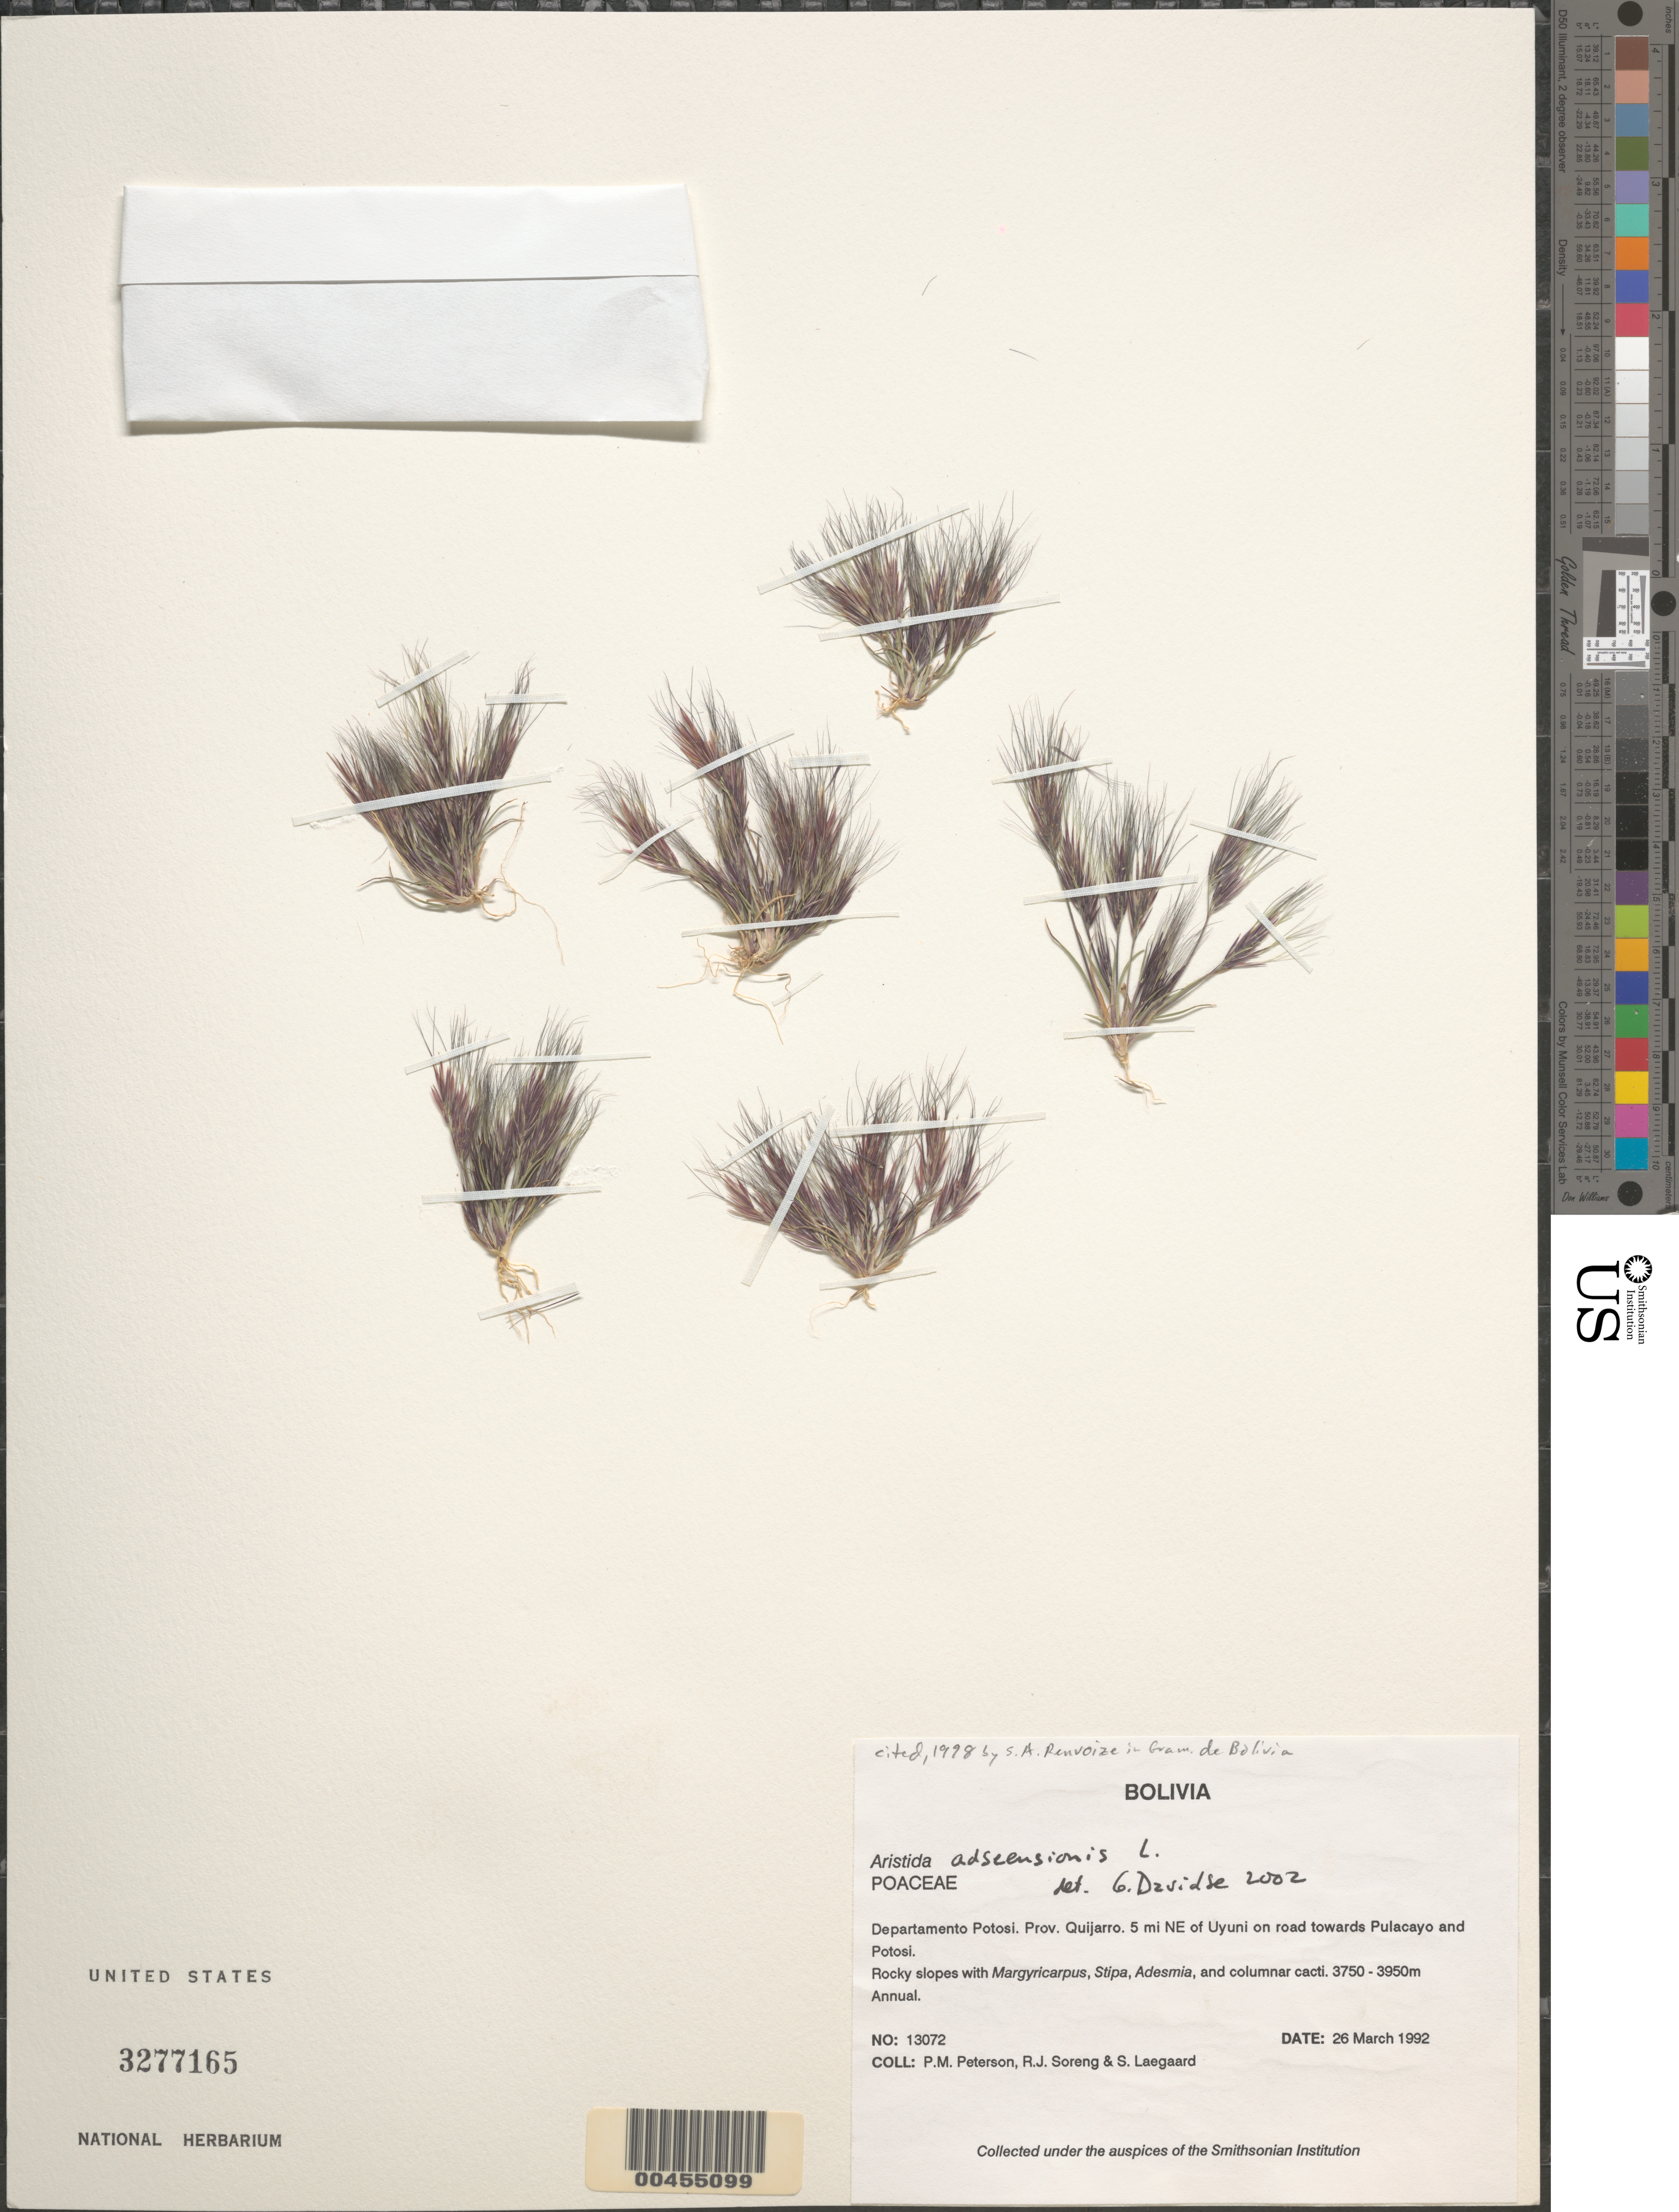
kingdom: Plantae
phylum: Tracheophyta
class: Liliopsida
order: Poales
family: Poaceae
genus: Aristida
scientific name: Aristida sp.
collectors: P. M. Peterson, R. J. Soreng & S. Lægaard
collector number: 13072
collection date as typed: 26 Mar 1992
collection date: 1992-03-26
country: Bolivia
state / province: Potosí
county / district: Quijarro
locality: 5 mi NE of Uyuni on road towards Pulacayo and Potosi.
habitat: Rocky slopes with Margyricarpus, Stipa, Adesmia, and columnar cacti.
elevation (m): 3750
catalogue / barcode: US 3277165